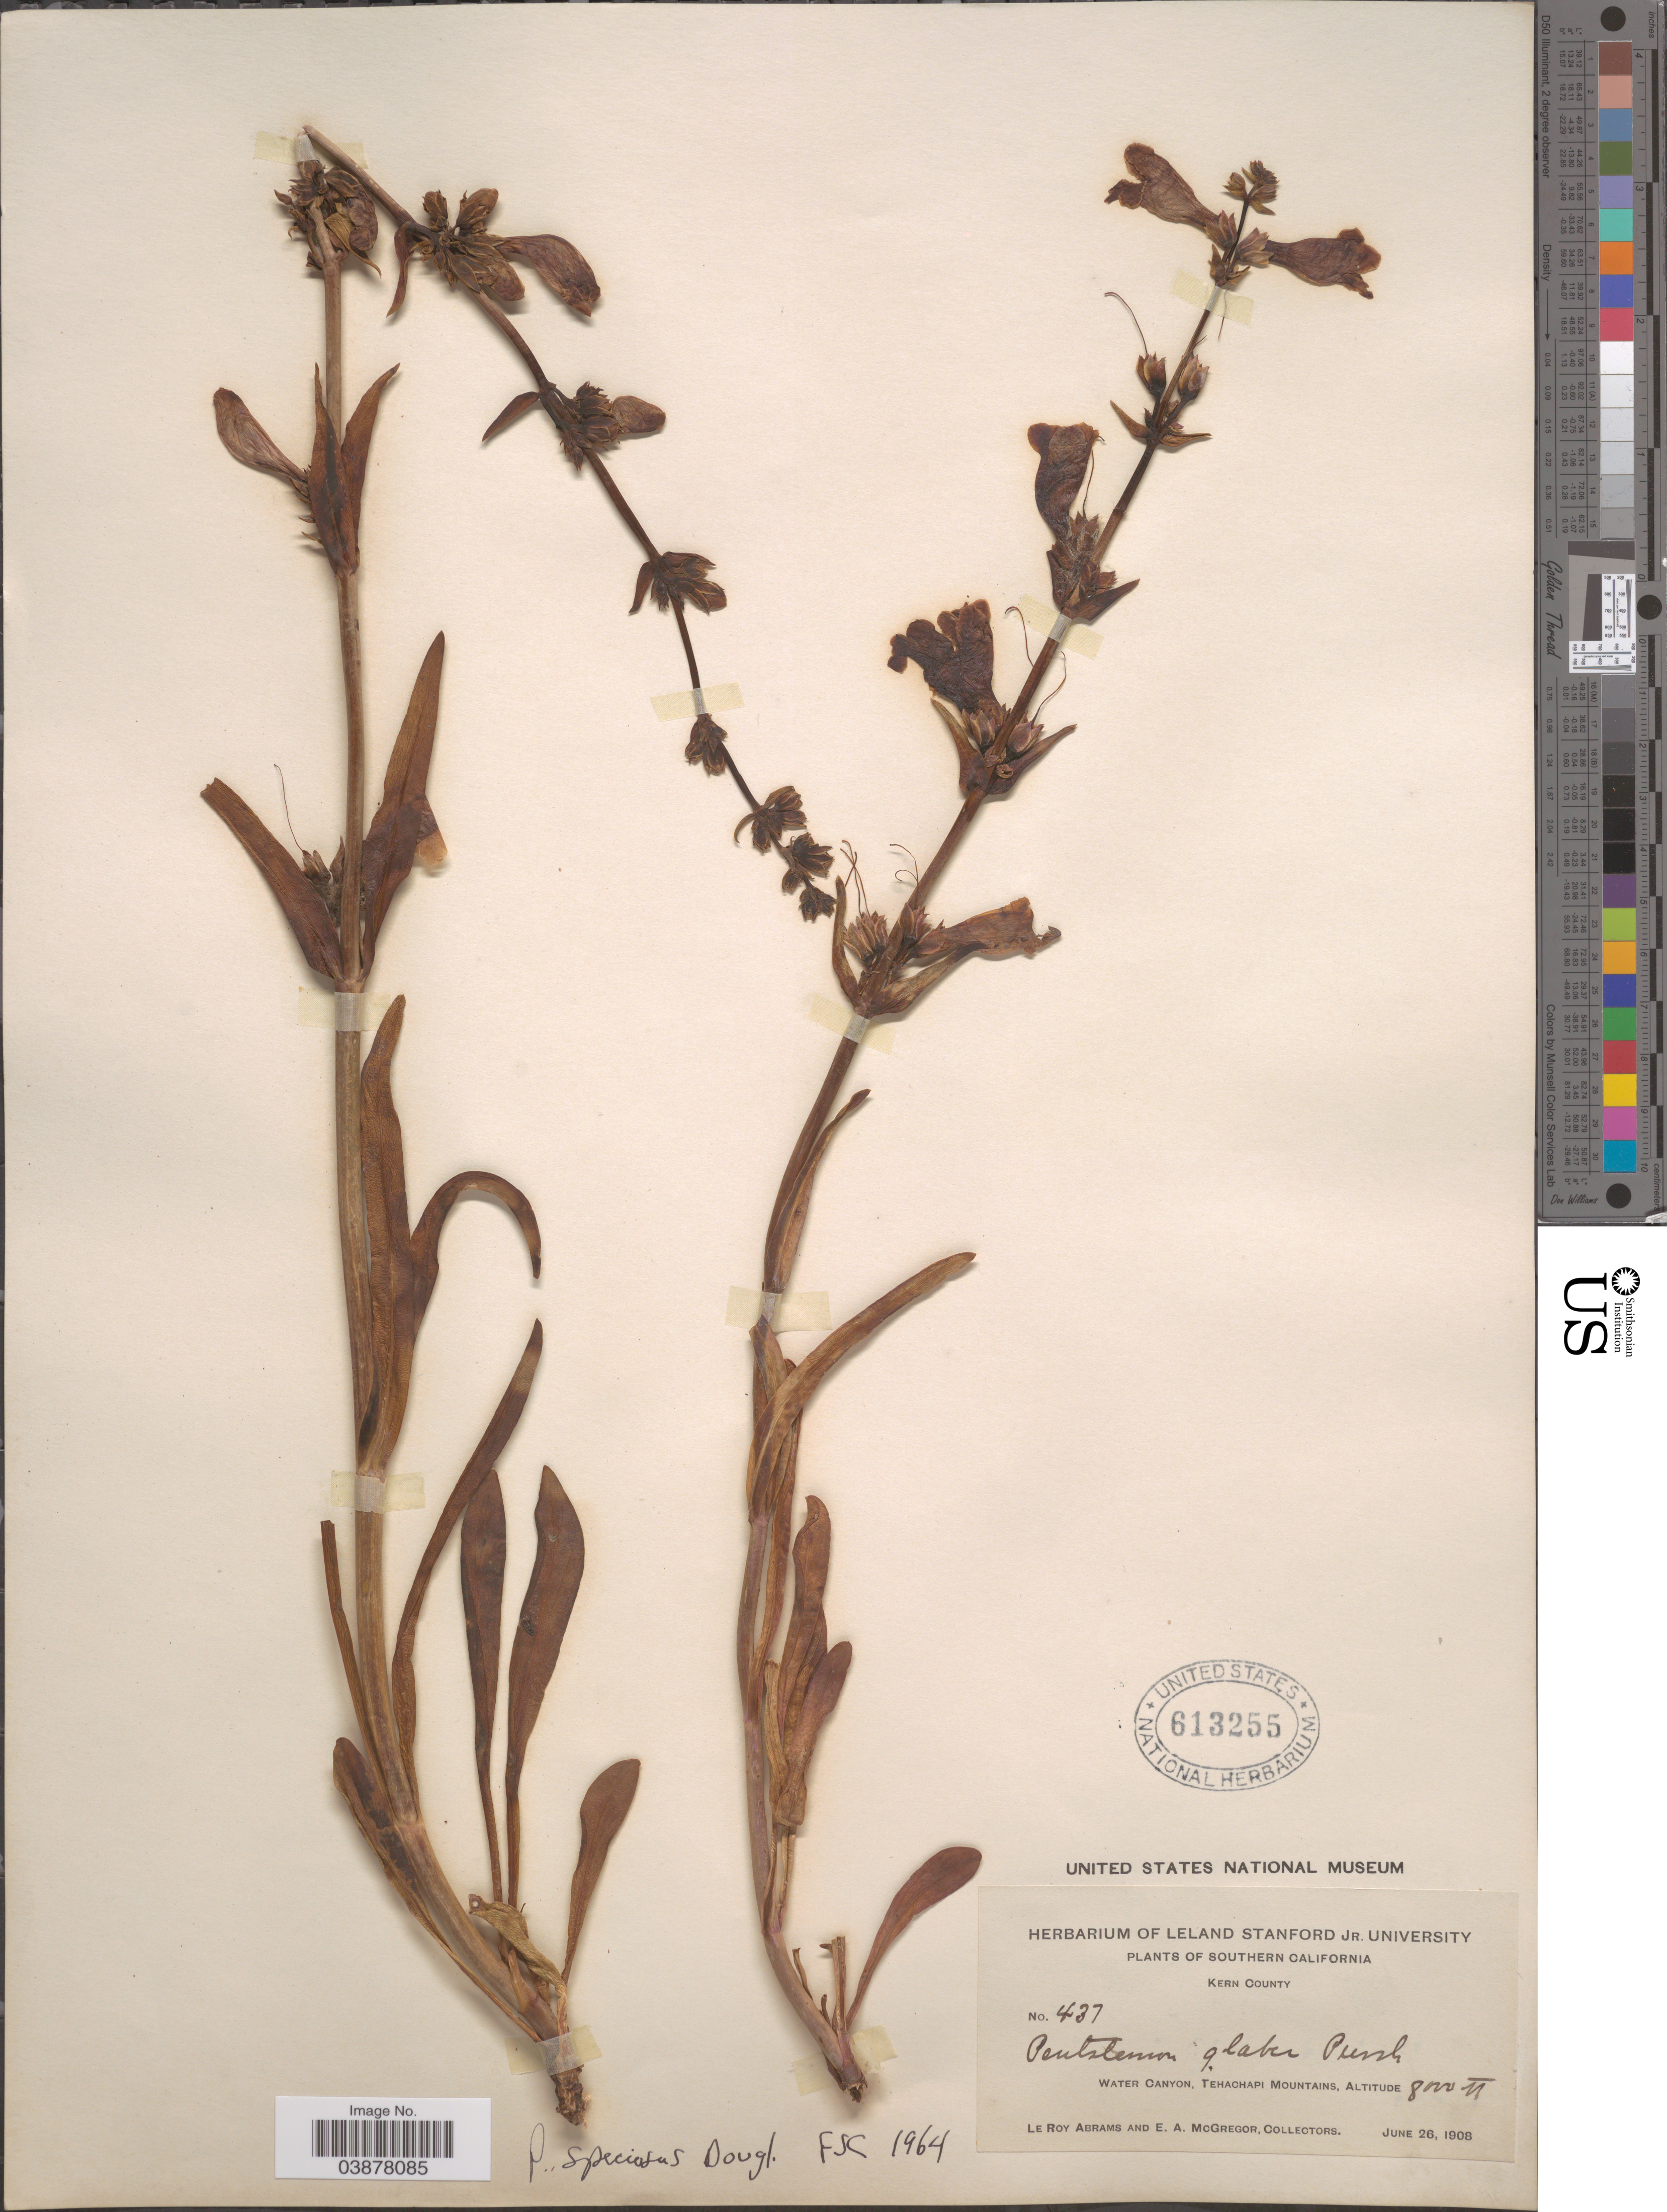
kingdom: Plantae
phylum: Tracheophyta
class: Magnoliopsida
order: Lamiales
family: Plantaginaceae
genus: Penstemon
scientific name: Penstemon speciosus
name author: Douglas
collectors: L. Abrams & E. A. McGregor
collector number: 437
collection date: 1908-06-26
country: United States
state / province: California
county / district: Kern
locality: Southern California. Kern County. Water Canyon, Tehachapi Mountains.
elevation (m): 2438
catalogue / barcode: US 613255